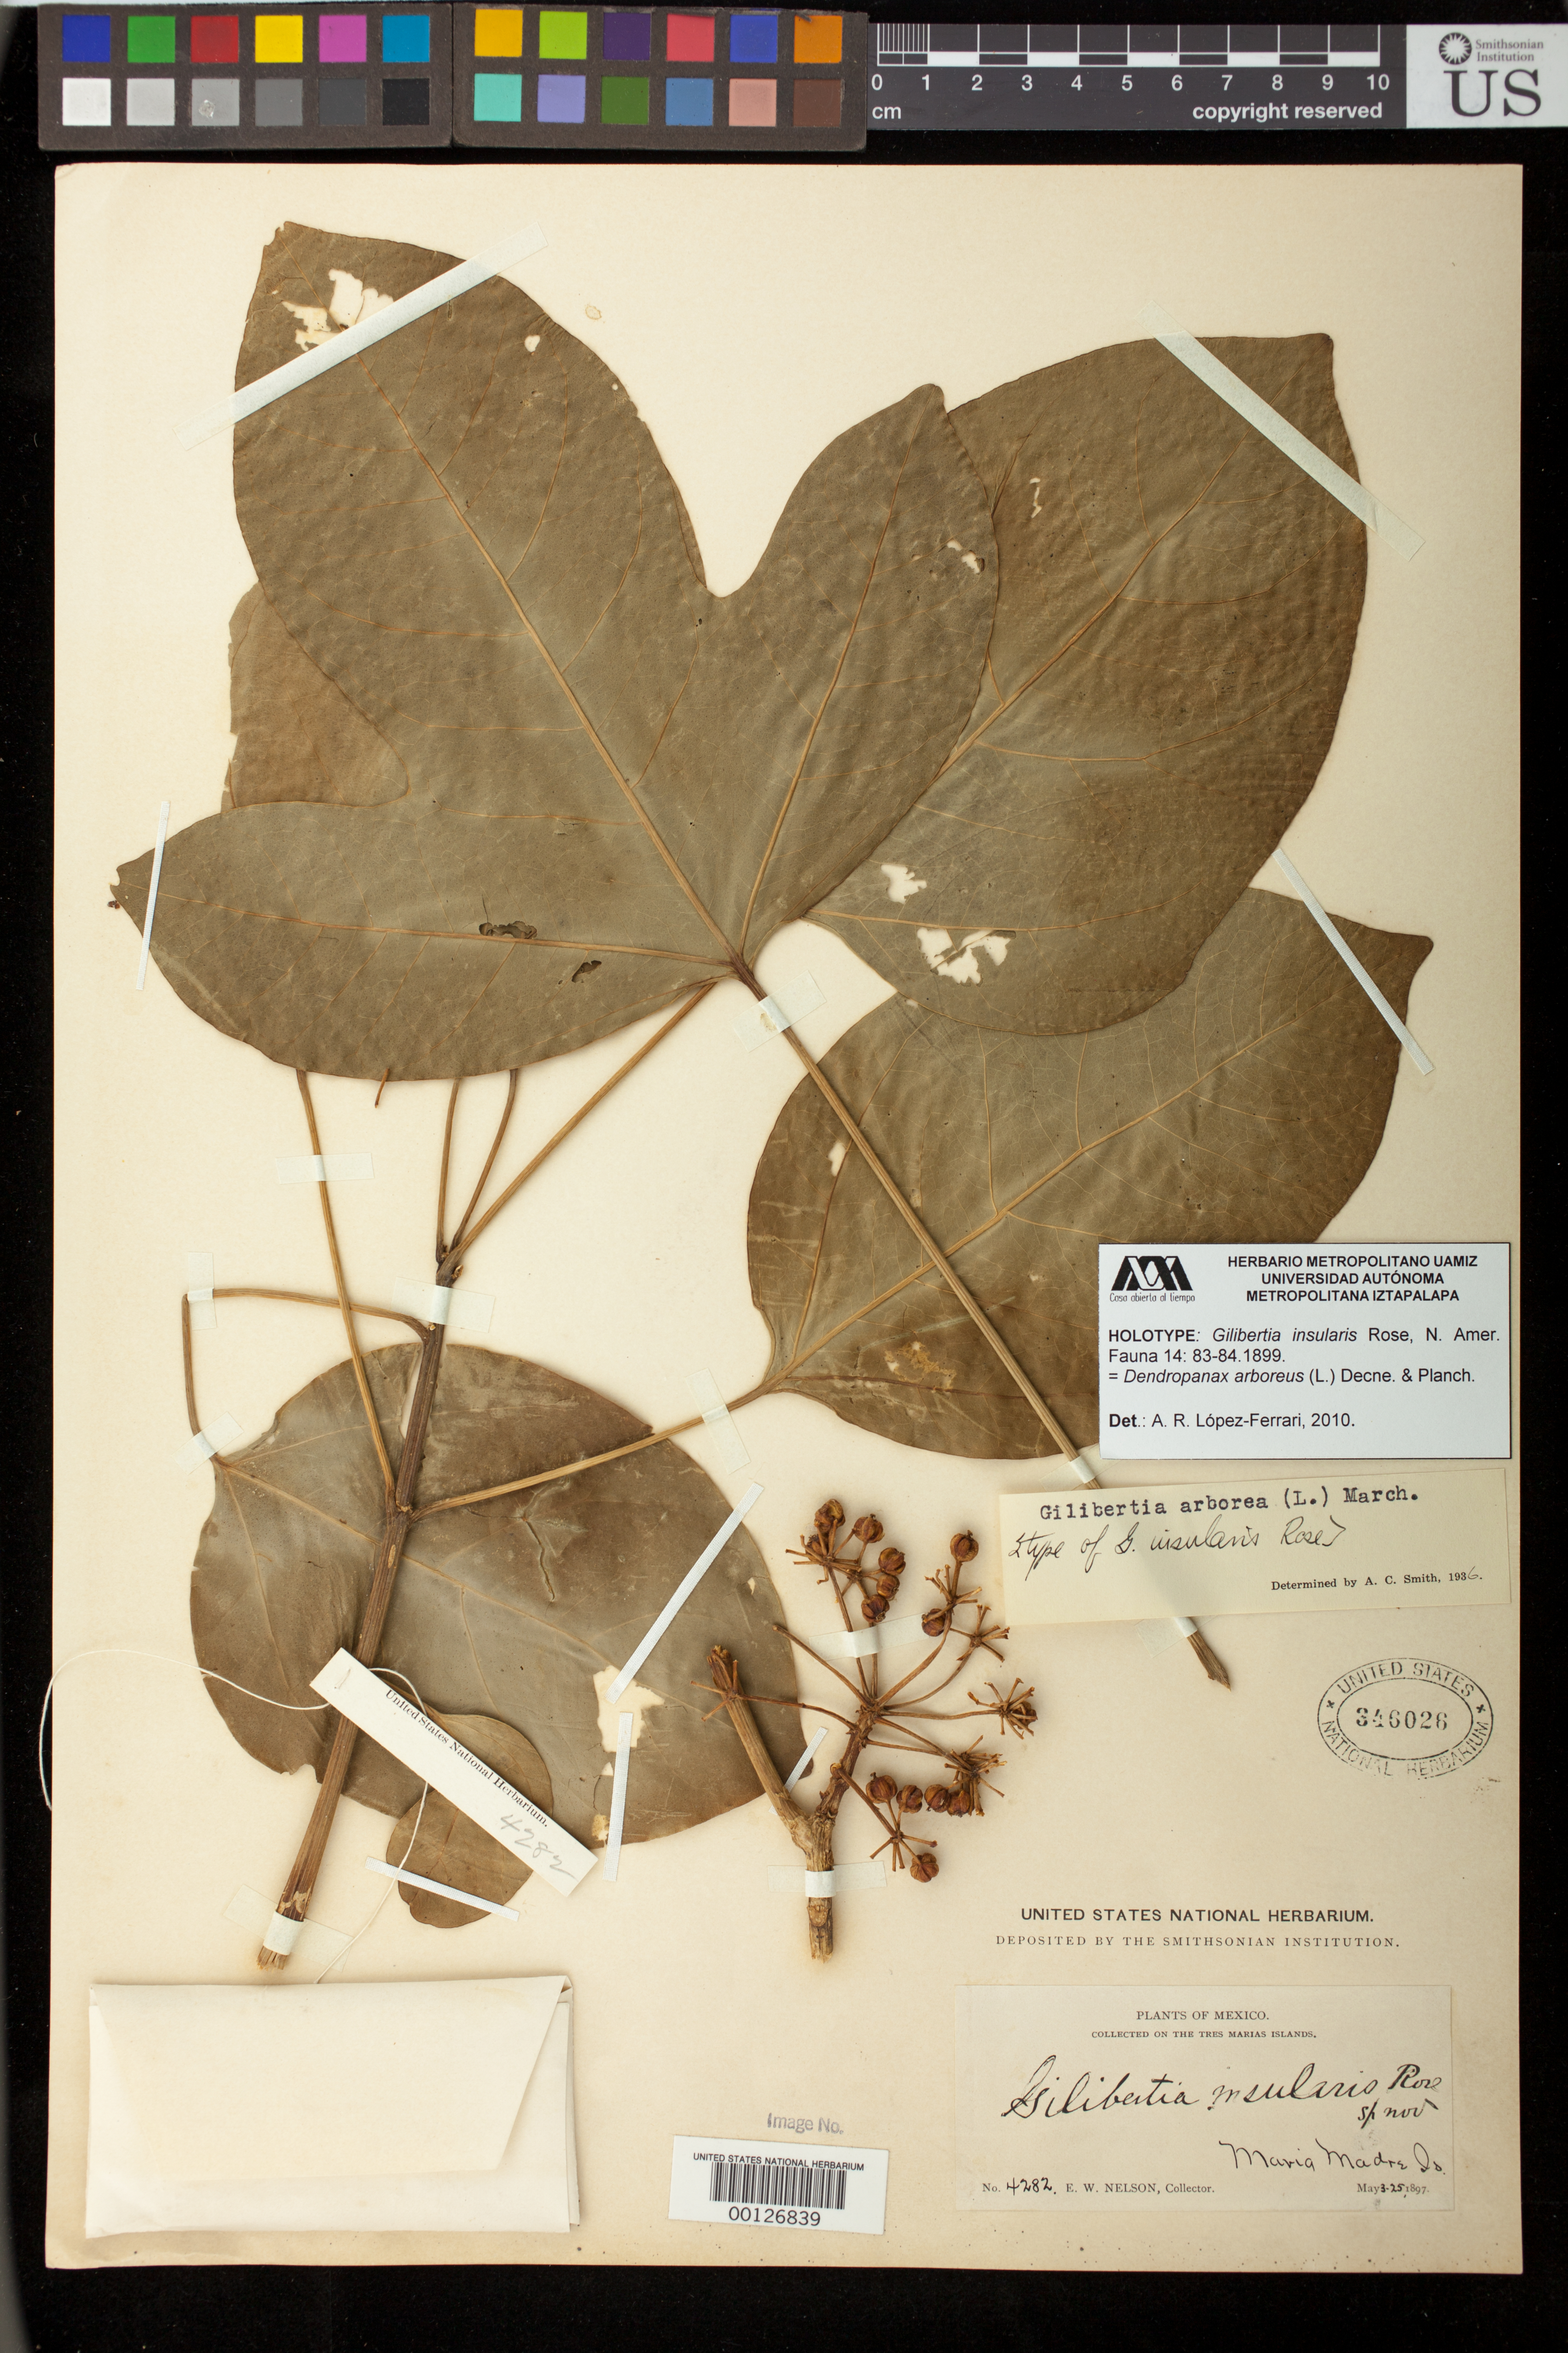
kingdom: Plantae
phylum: Tracheophyta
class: Magnoliopsida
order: Apiales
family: Araliaceae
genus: Gilibertia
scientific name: Gilibertia insularis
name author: Rose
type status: Holotype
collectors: E. W. Nelson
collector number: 4282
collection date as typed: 03 May 1897 to 25 May 1897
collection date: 1897-05-03/1897-05-25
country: Mexico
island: Maria Madre Island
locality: Maria Madre Is. [Tres Marias Is.]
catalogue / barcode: US 346026